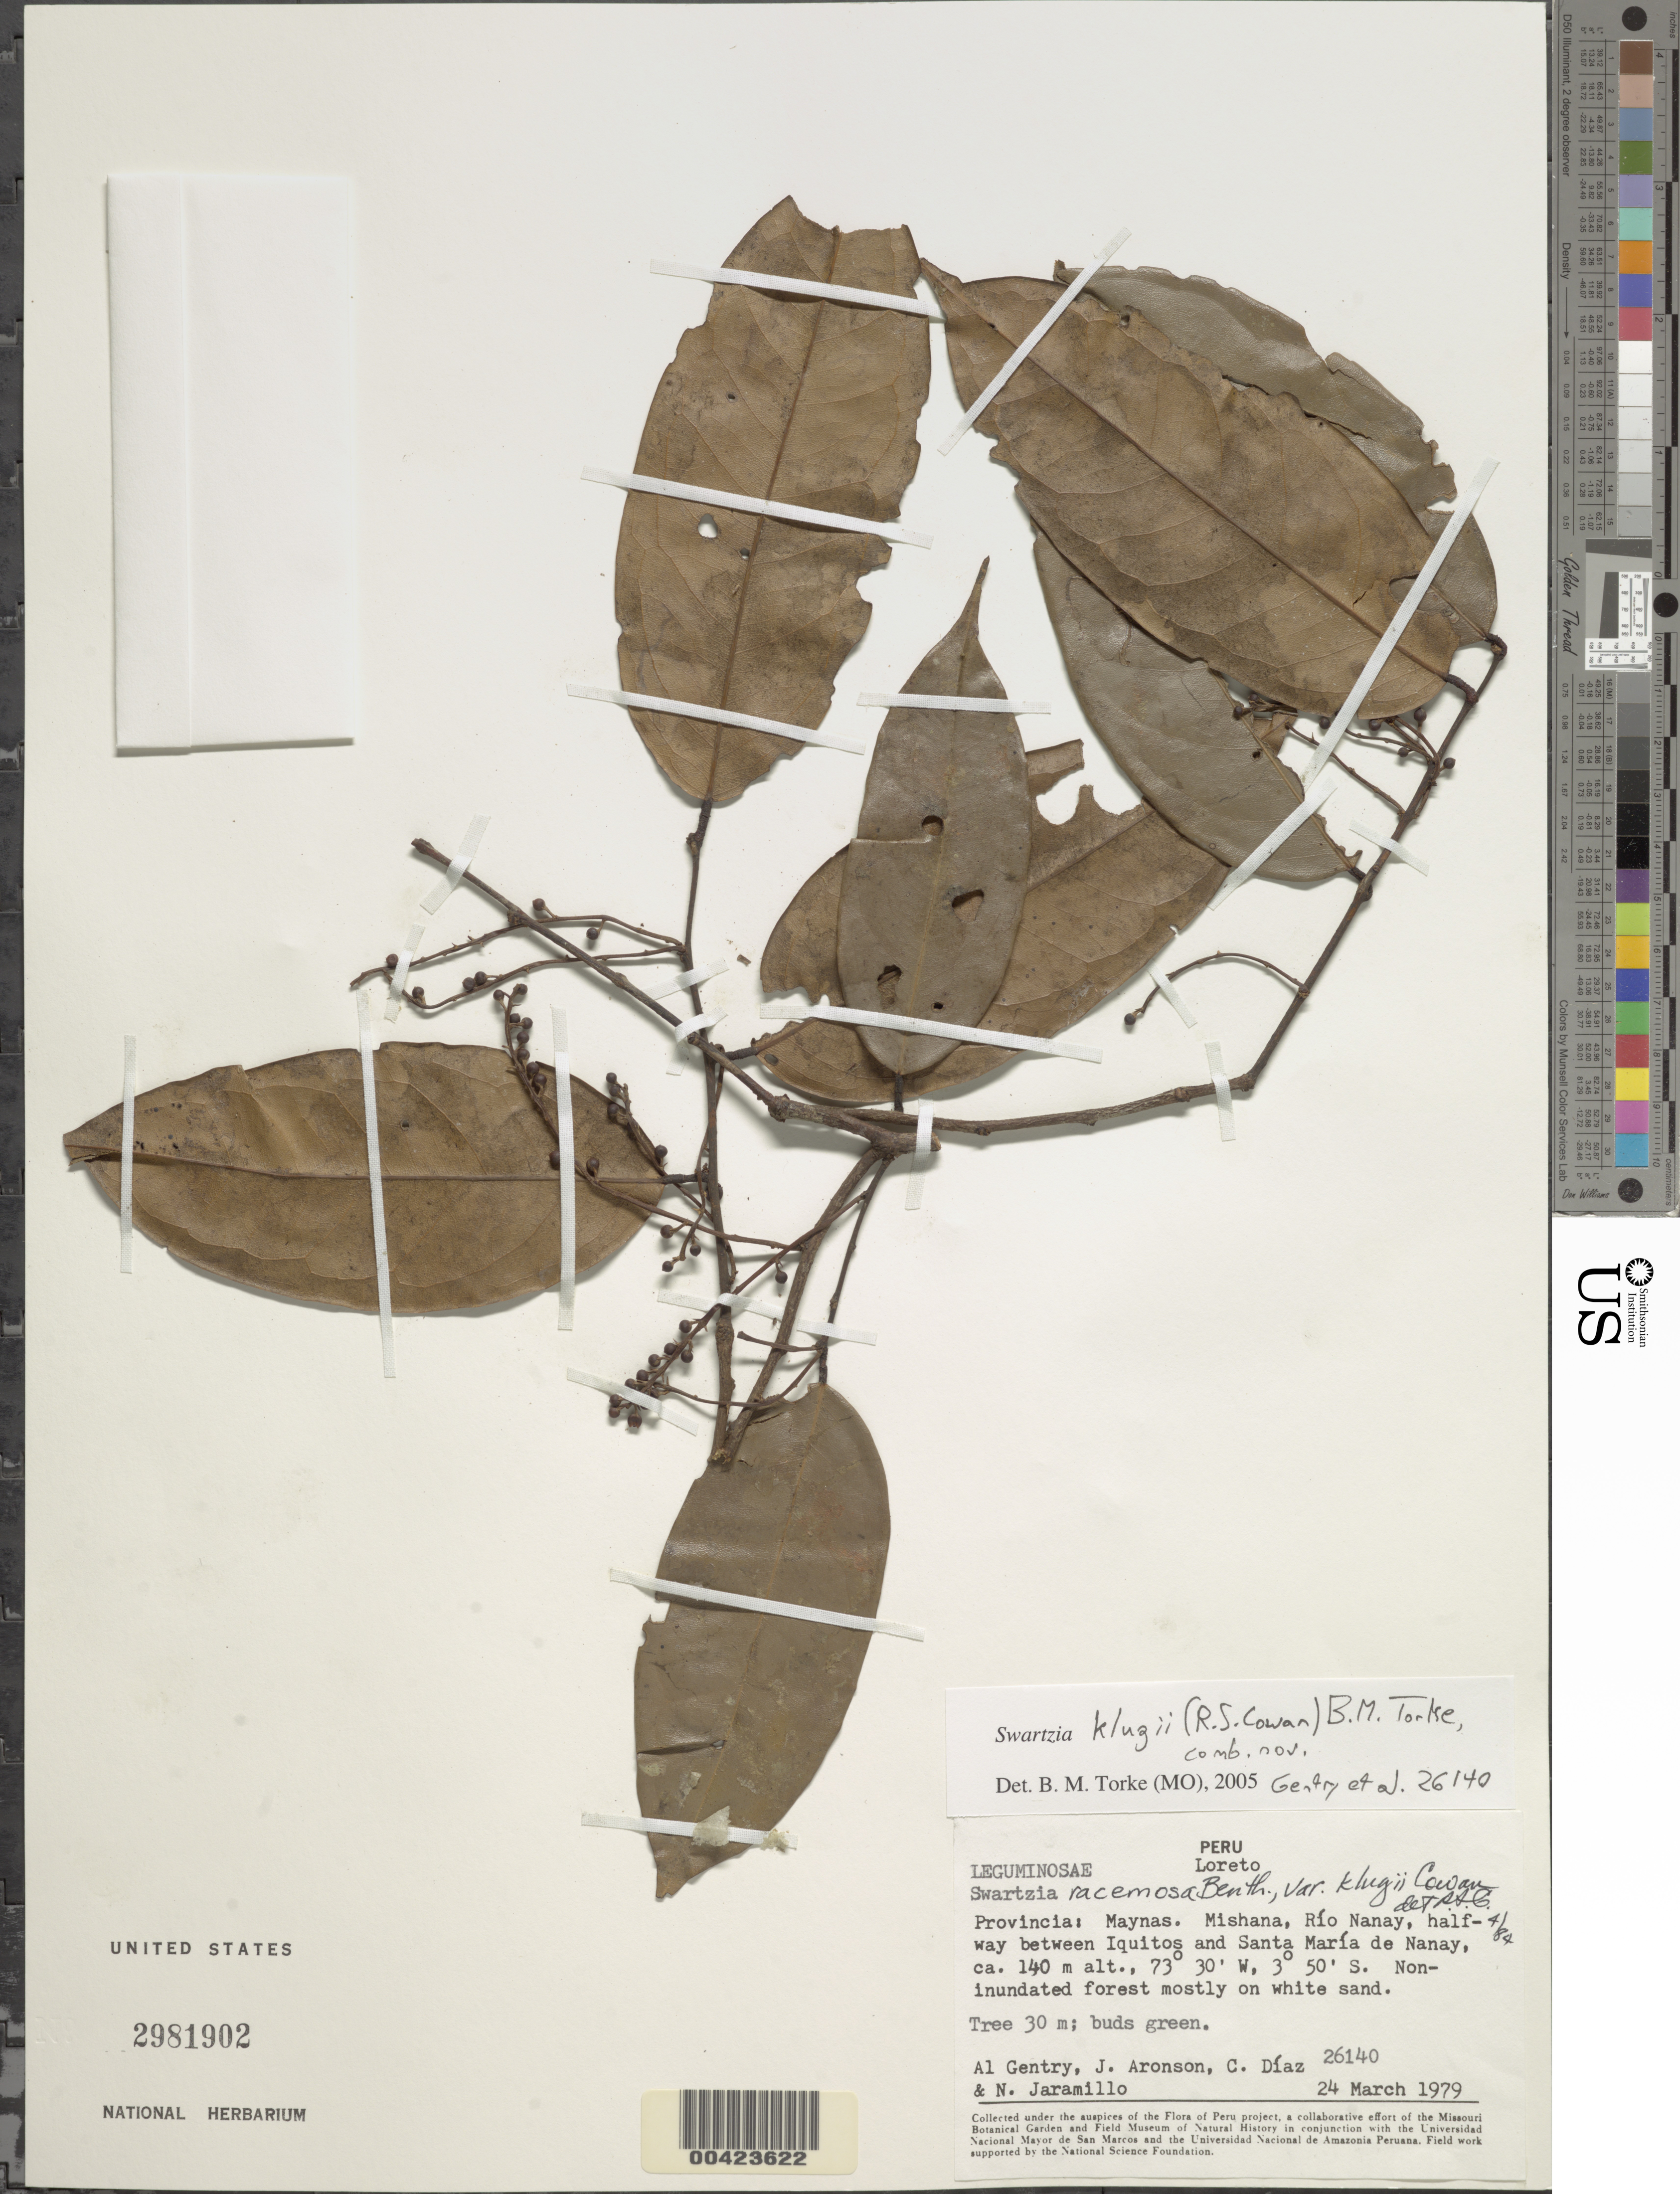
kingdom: Plantae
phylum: Tracheophyta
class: Magnoliopsida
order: Fabales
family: Fabaceae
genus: Swartzia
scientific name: Swartzia klugii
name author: (R.S. Cowan) Torke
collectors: A. H. Gentry et al.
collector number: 26140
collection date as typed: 24 Mar 1979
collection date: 1979-03-24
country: Peru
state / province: Loreto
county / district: Maynas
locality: Mishana; Rio Nanay; halfway between Iquitos and Santa Maria de Nanay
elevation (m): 140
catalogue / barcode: US 2981902